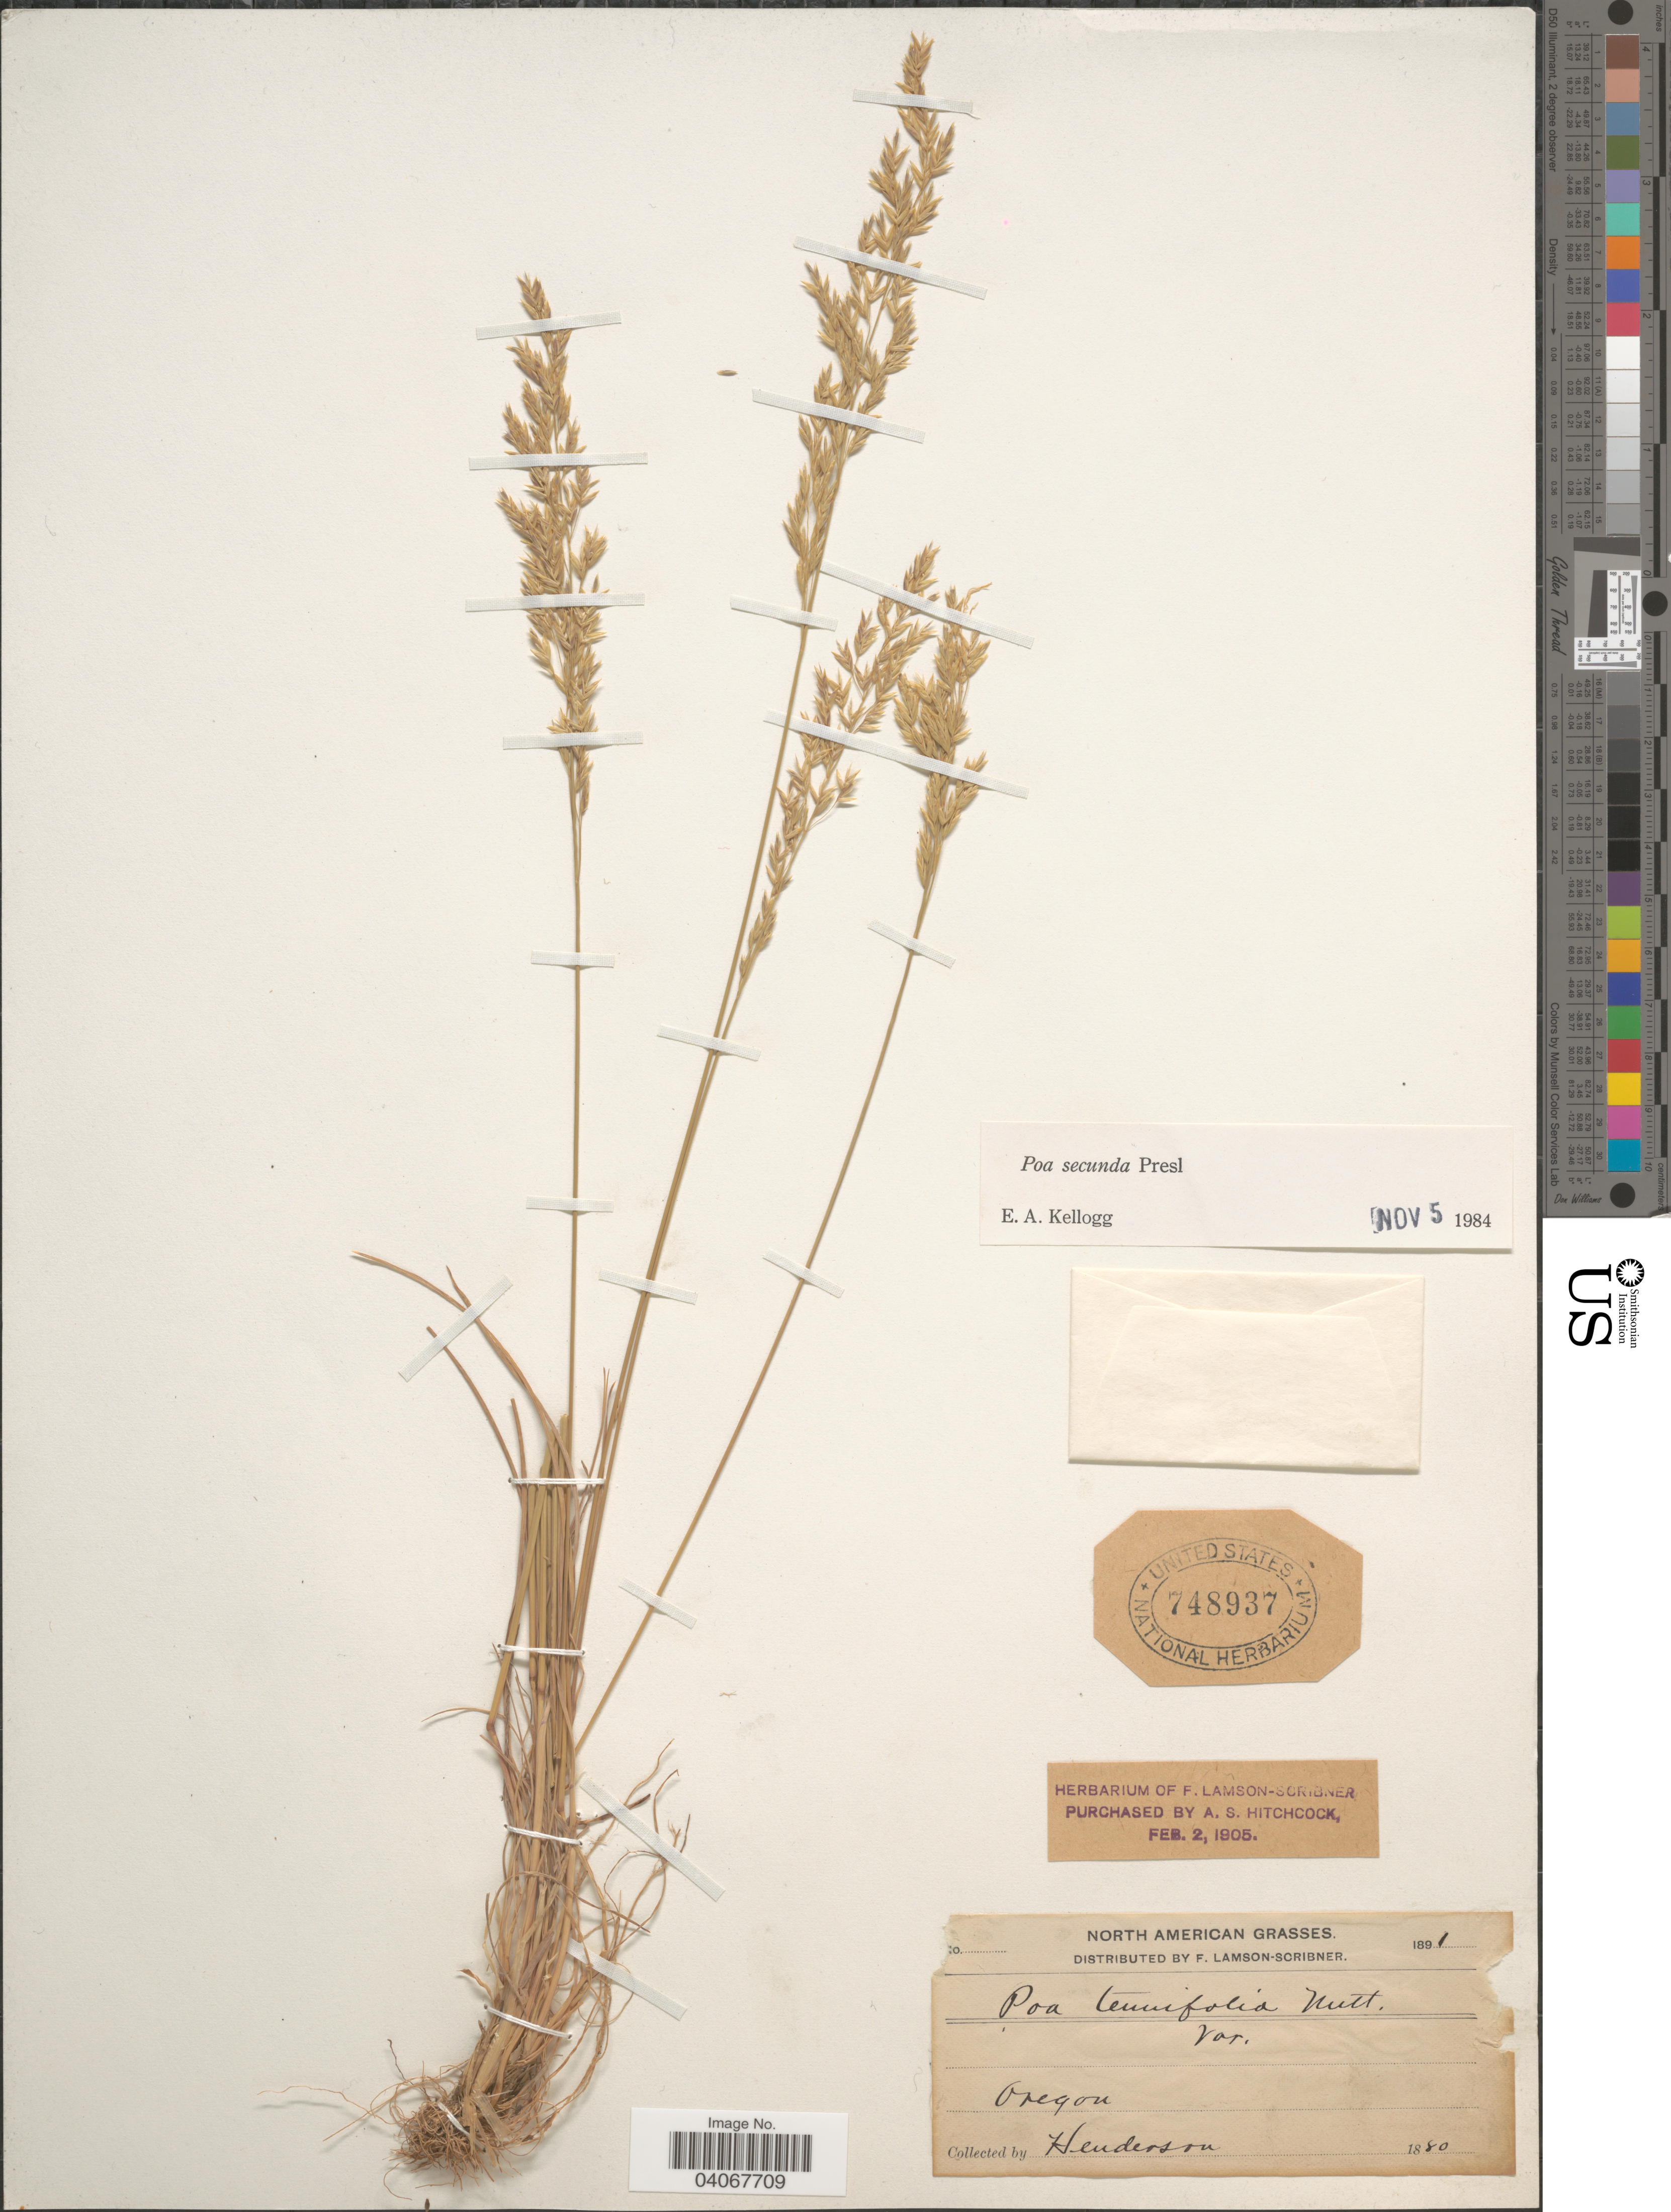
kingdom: Plantae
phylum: Tracheophyta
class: Liliopsida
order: Poales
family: Poaceae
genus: Poa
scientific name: Poa secunda subsp. secunda var. secunda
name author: J. Presl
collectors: -. Henderson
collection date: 1880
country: United States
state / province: Oregon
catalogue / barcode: US 748937